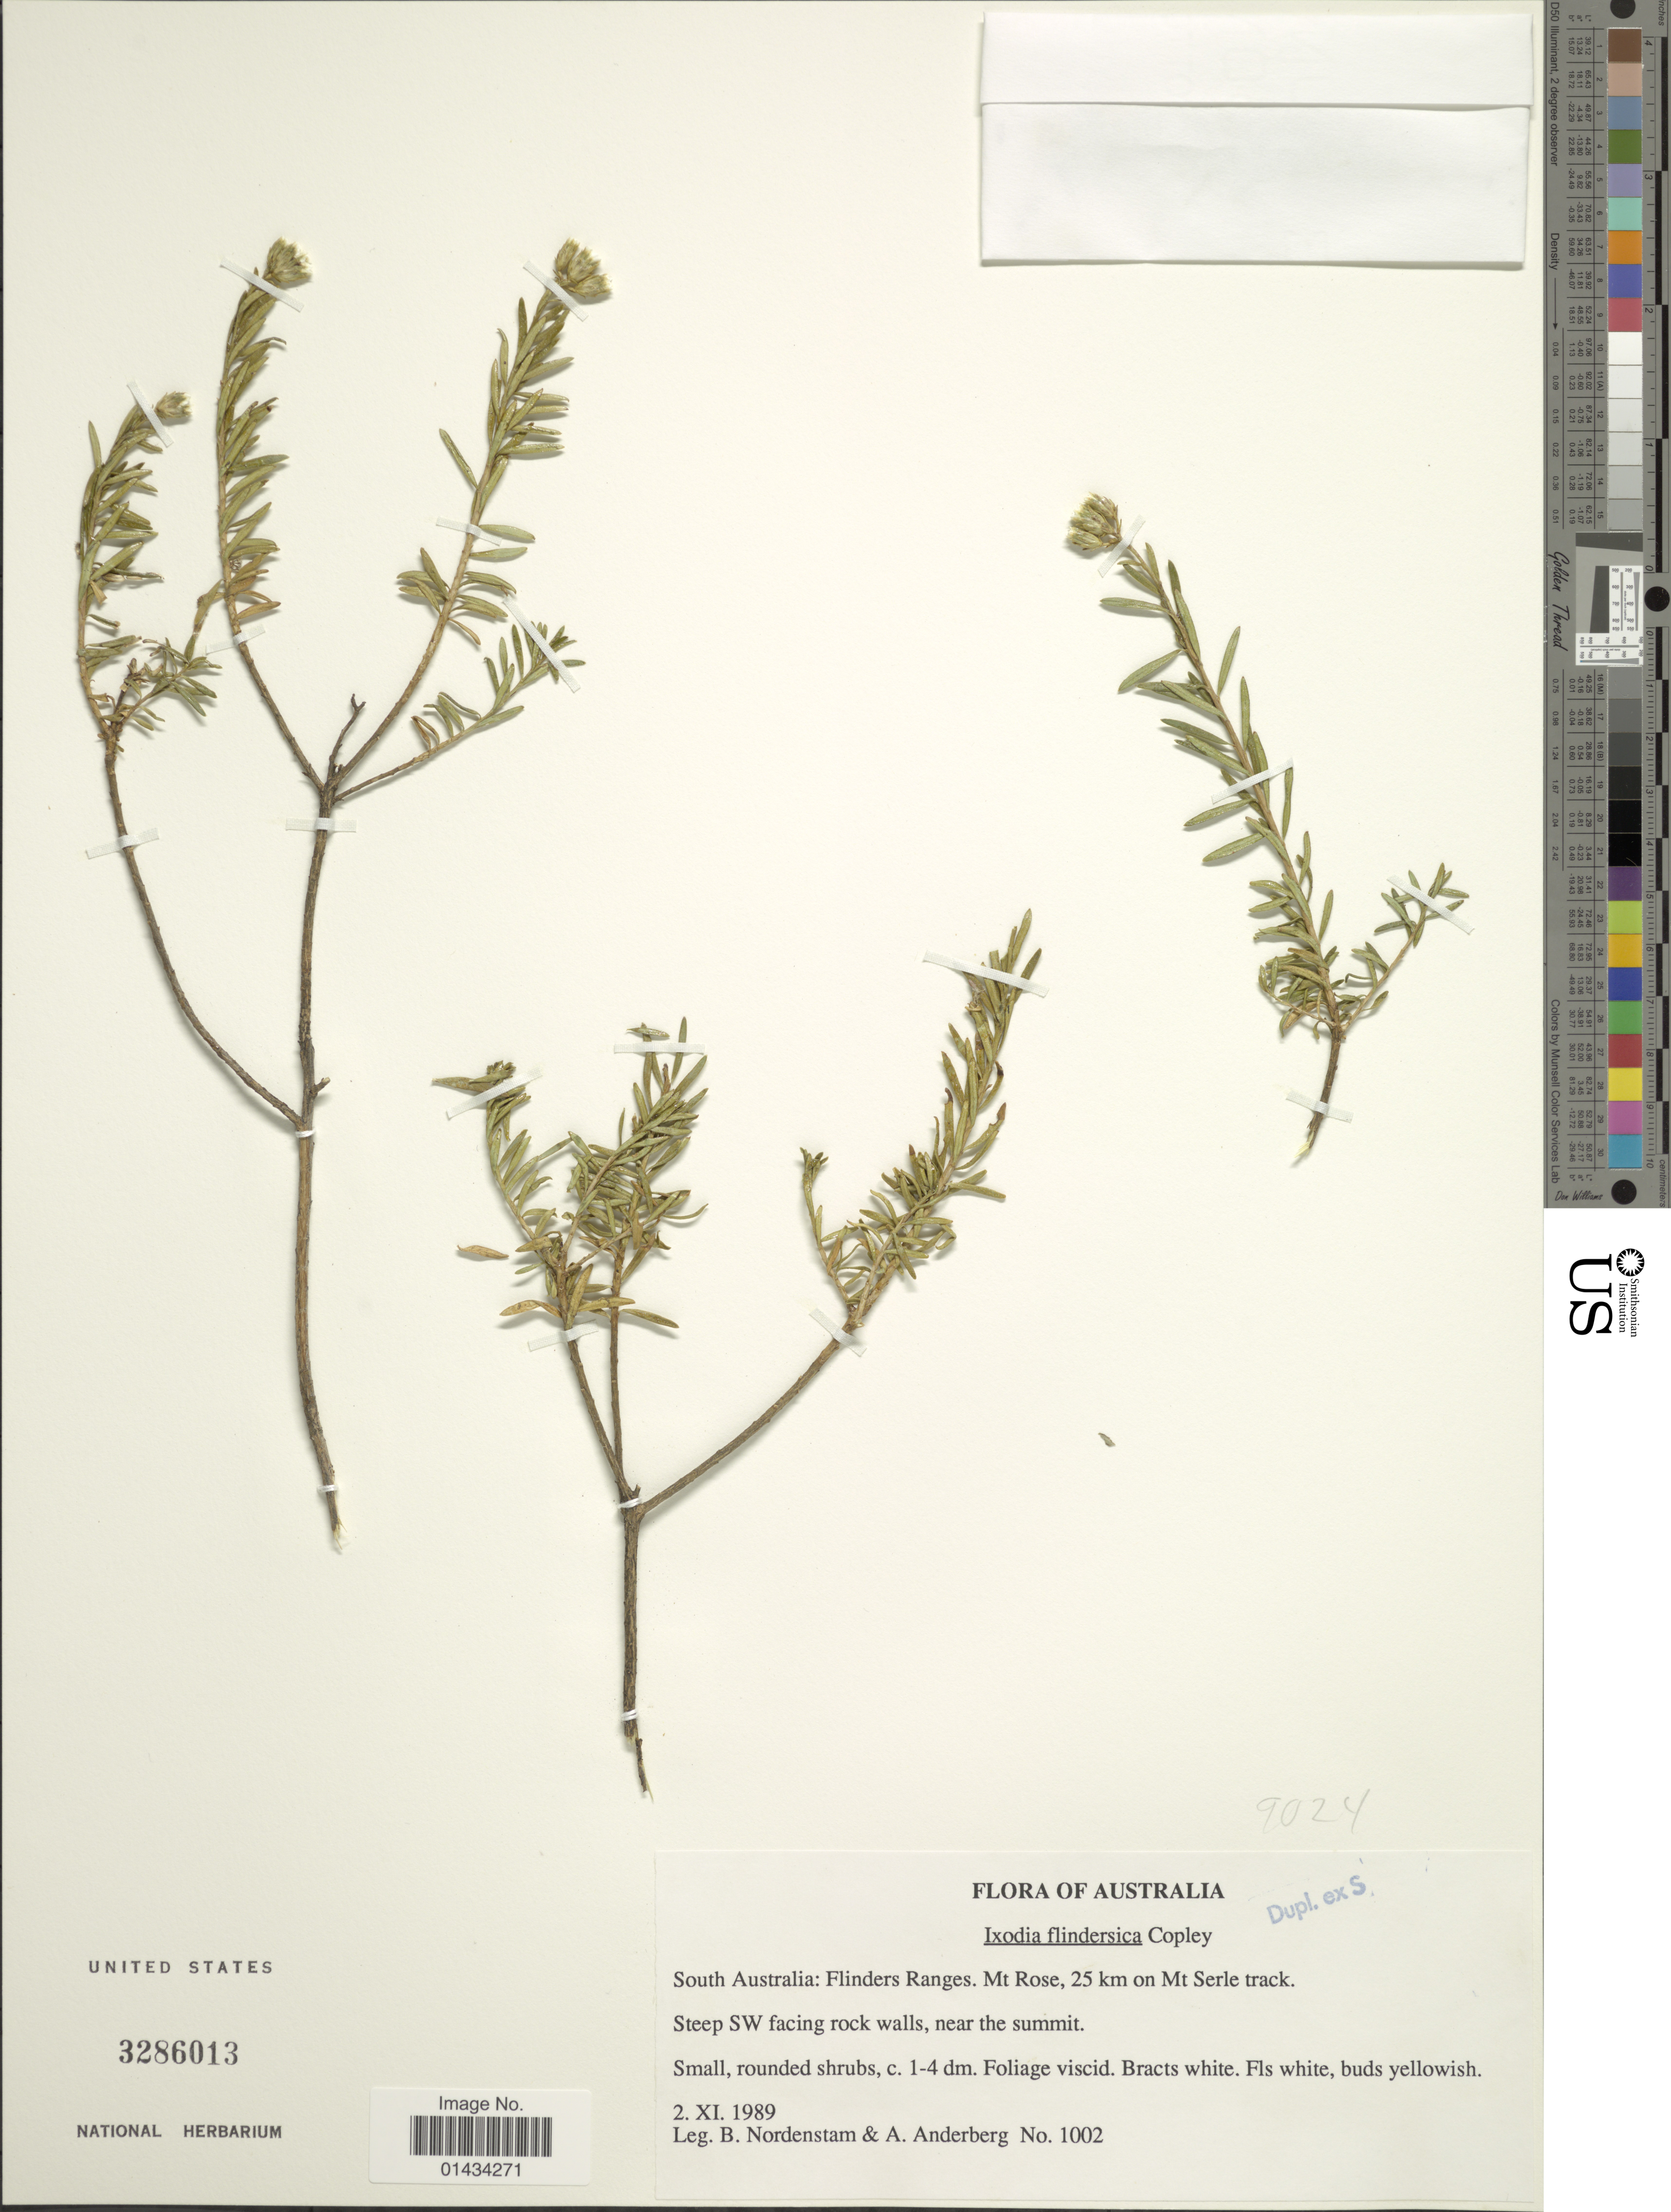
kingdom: Plantae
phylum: Tracheophyta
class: Magnoliopsida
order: Asterales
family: Asteraceae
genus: Ixodia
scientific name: Ixodia flindersica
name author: Copley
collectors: B. Nordenstam & A. A. Anderberg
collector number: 1002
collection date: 1989-11-02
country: Australia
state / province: South Australia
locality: Flinders Ranges, Mt. Rose, 25 km on Mt. Serle track, steep SW facing rock walls, near the summit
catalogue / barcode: US 3286013